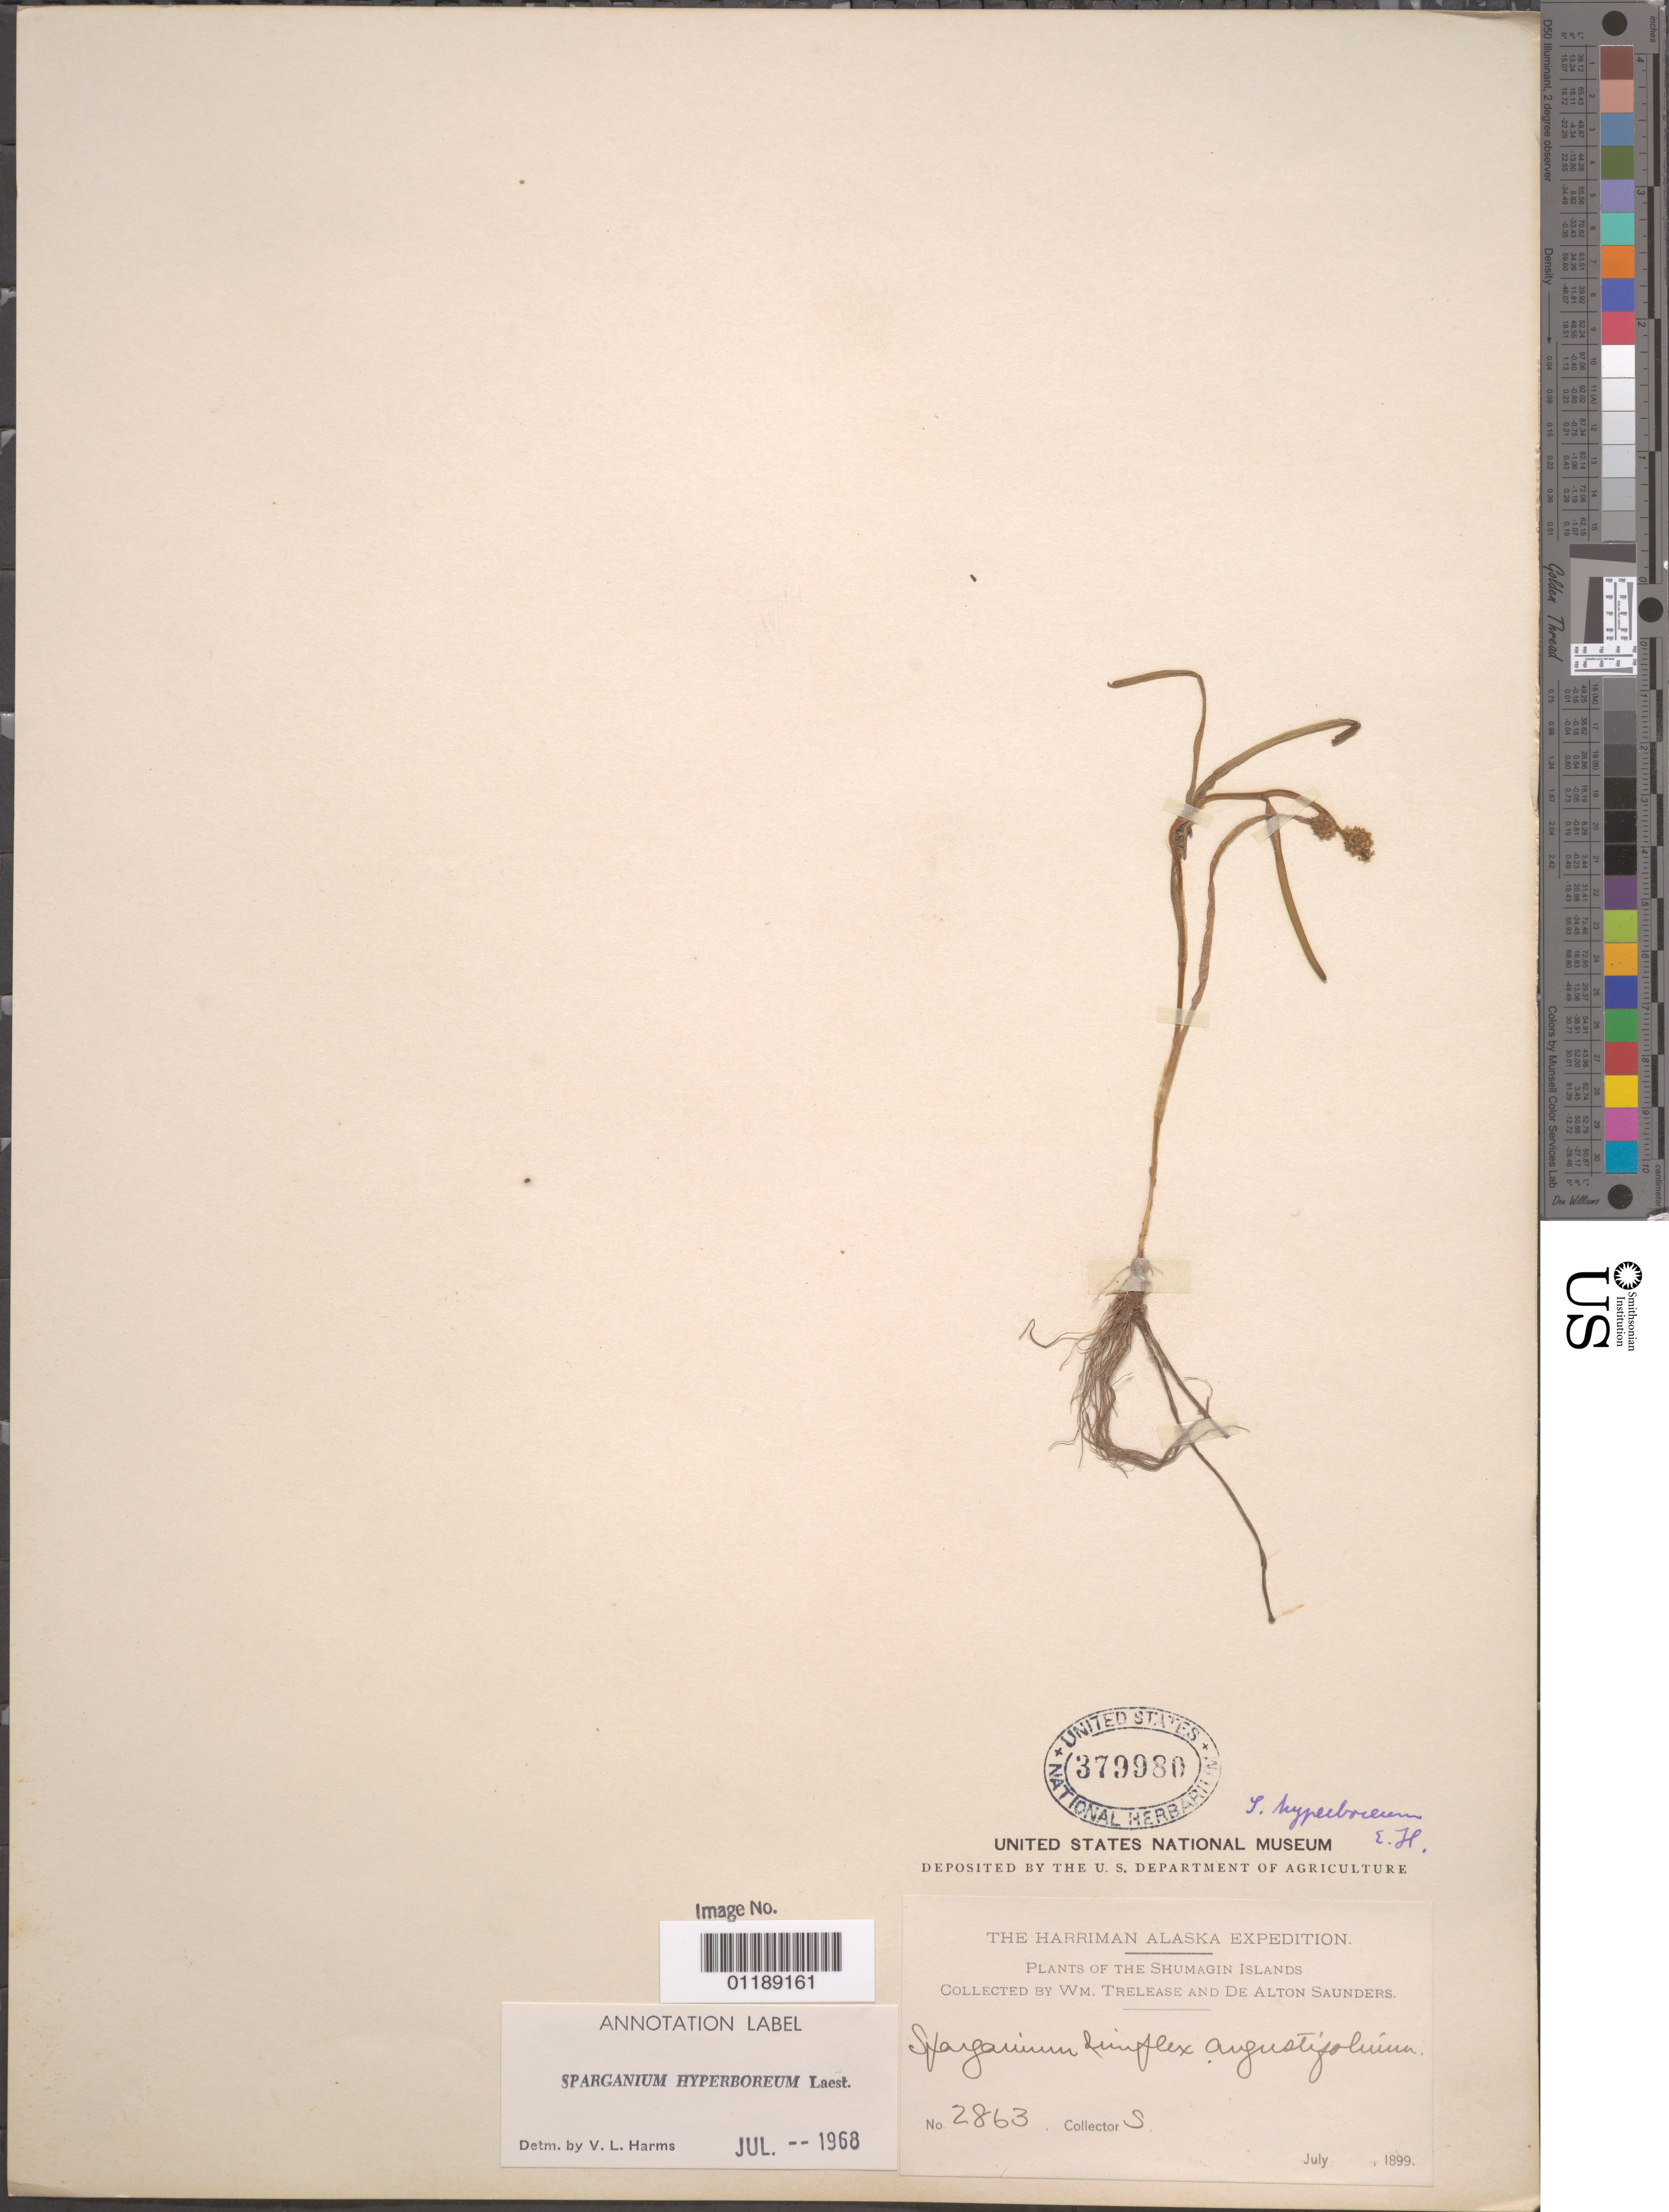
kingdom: Plantae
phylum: Tracheophyta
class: Liliopsida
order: Poales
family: Typhaceae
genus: Sparganium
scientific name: Sparganium hyperboreum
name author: Beurl. ex Laest.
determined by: Harms, V. L.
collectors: W. Trelease & D. A. Saunders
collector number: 2863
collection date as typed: Jul 1899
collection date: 1899-07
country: United States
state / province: Alaska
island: Shumagin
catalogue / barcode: US 379980